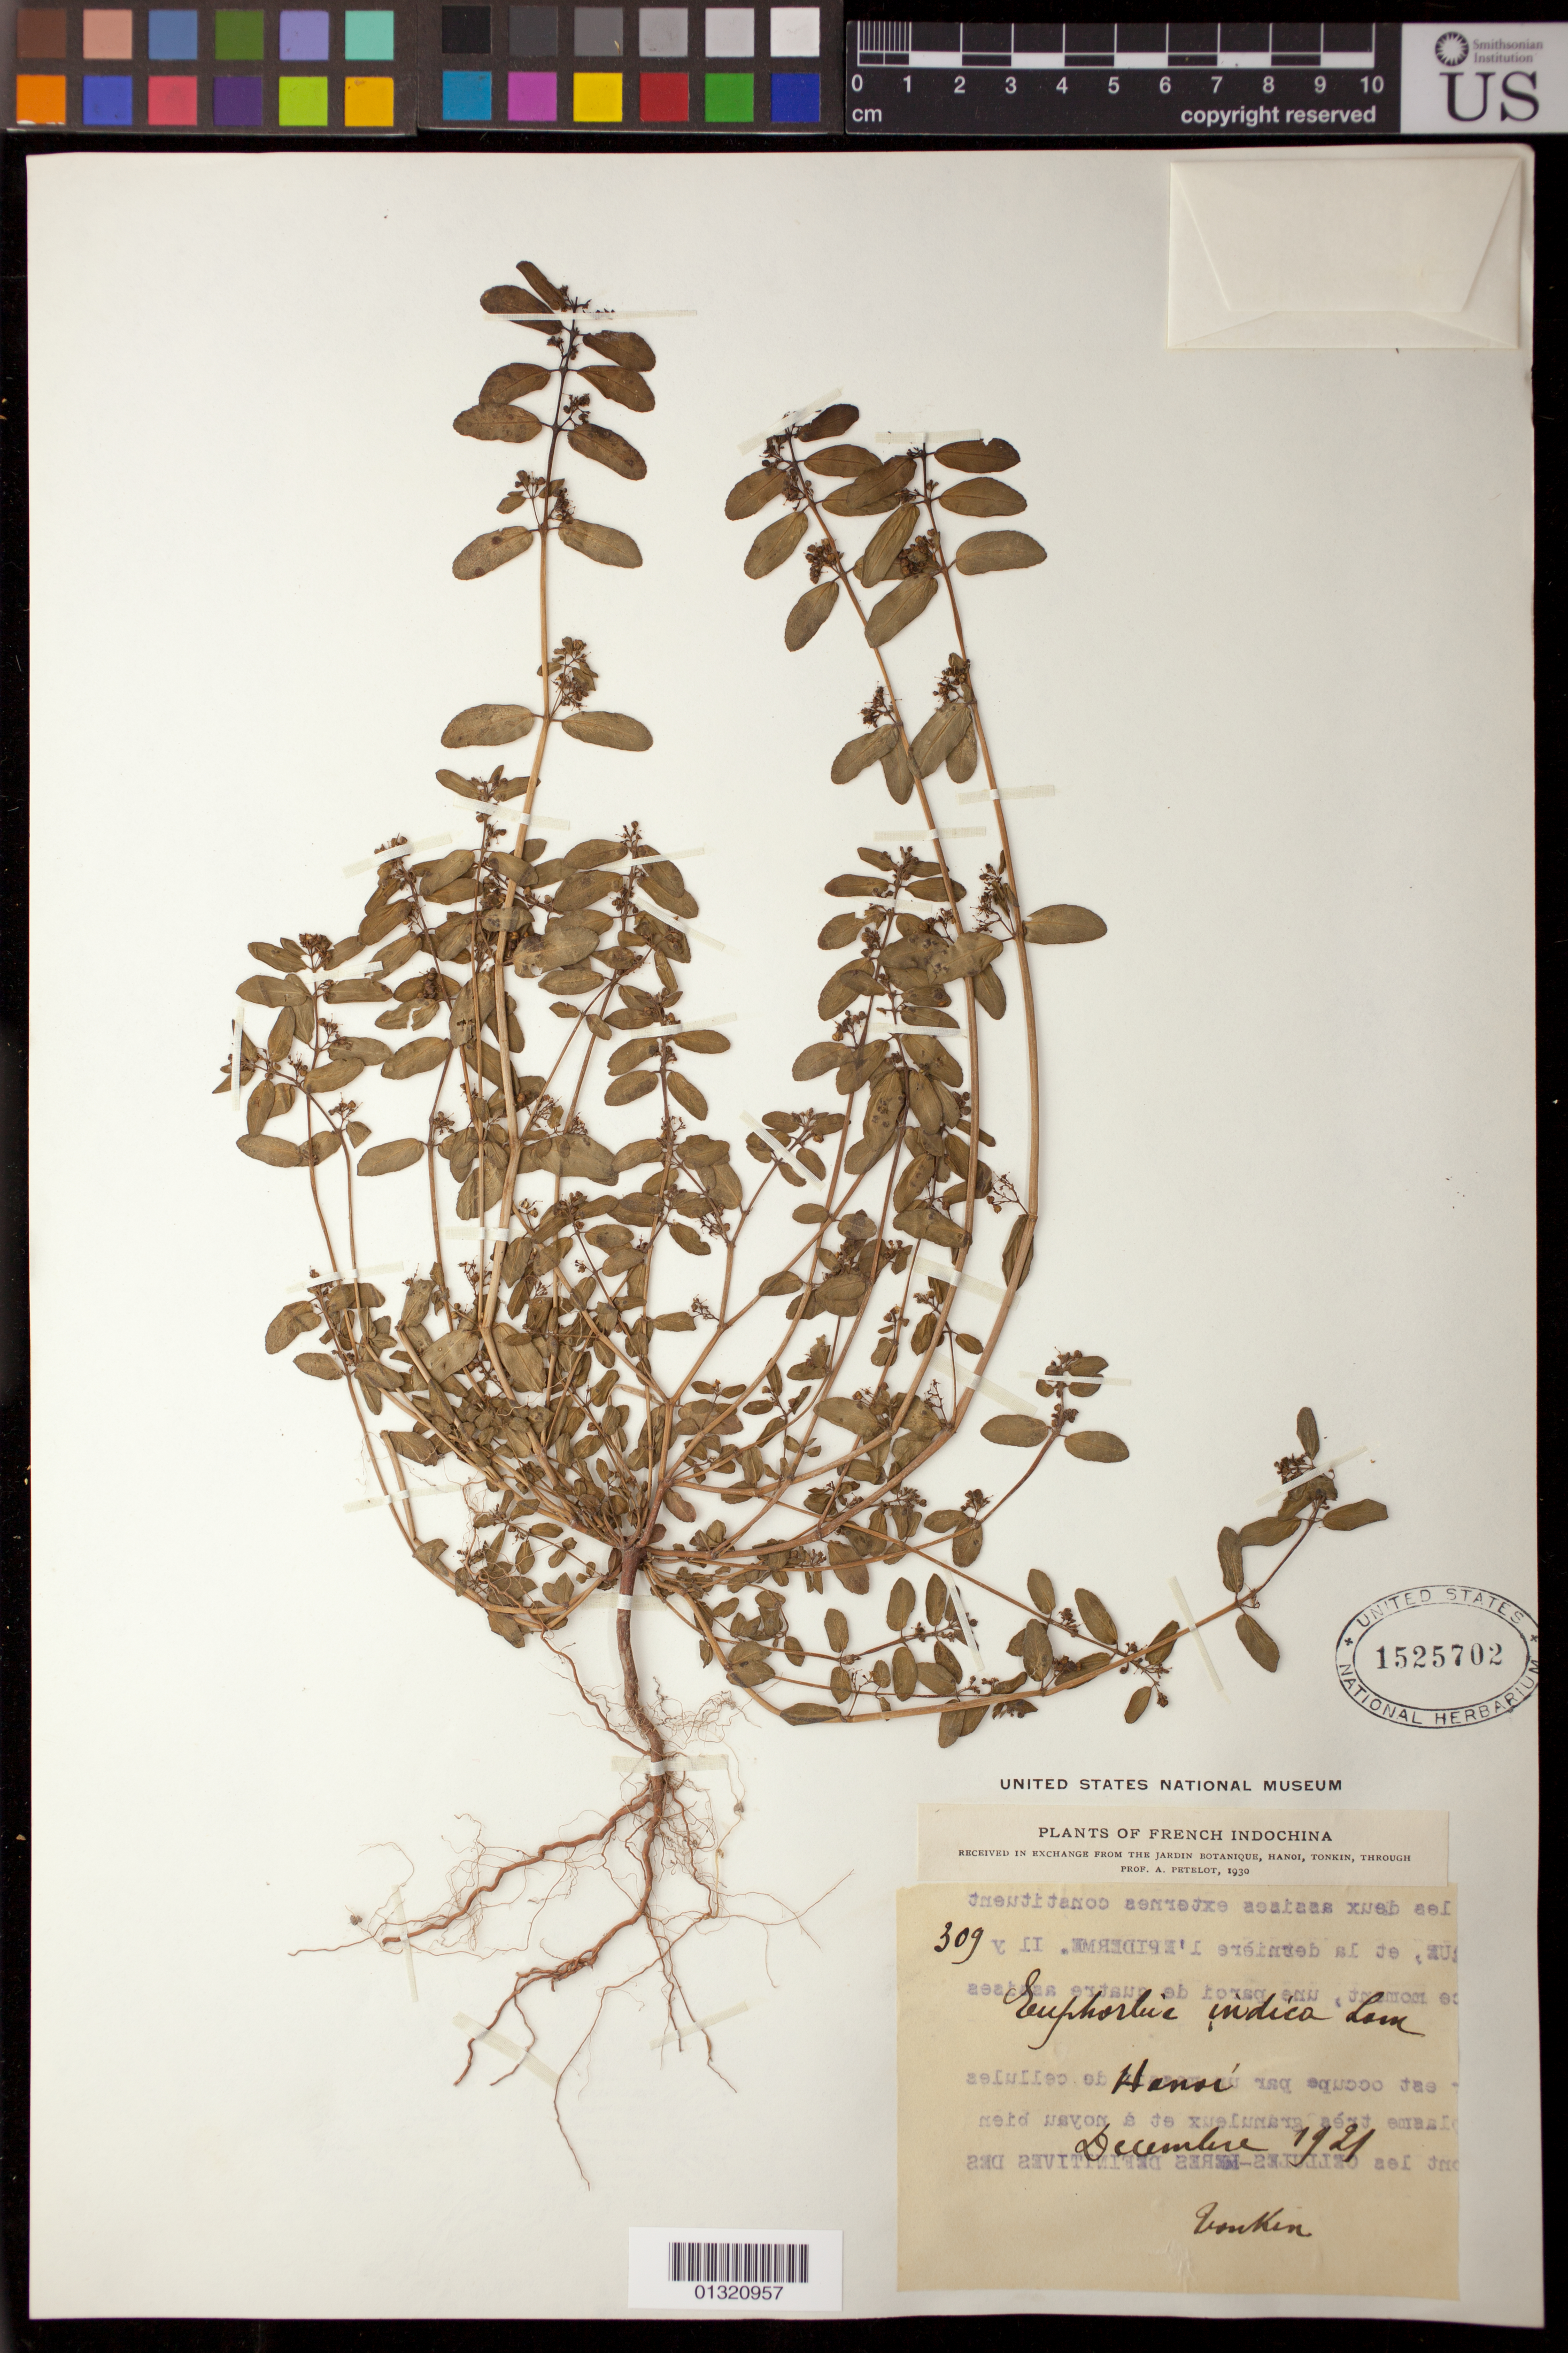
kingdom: Plantae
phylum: Tracheophyta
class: Magnoliopsida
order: Malpighiales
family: Euphorbiaceae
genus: Euphorbia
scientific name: Euphorbia indica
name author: Lam.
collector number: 309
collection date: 1921-12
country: Vietnam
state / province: Ha Nội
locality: Hanoi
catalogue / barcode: US 1525702